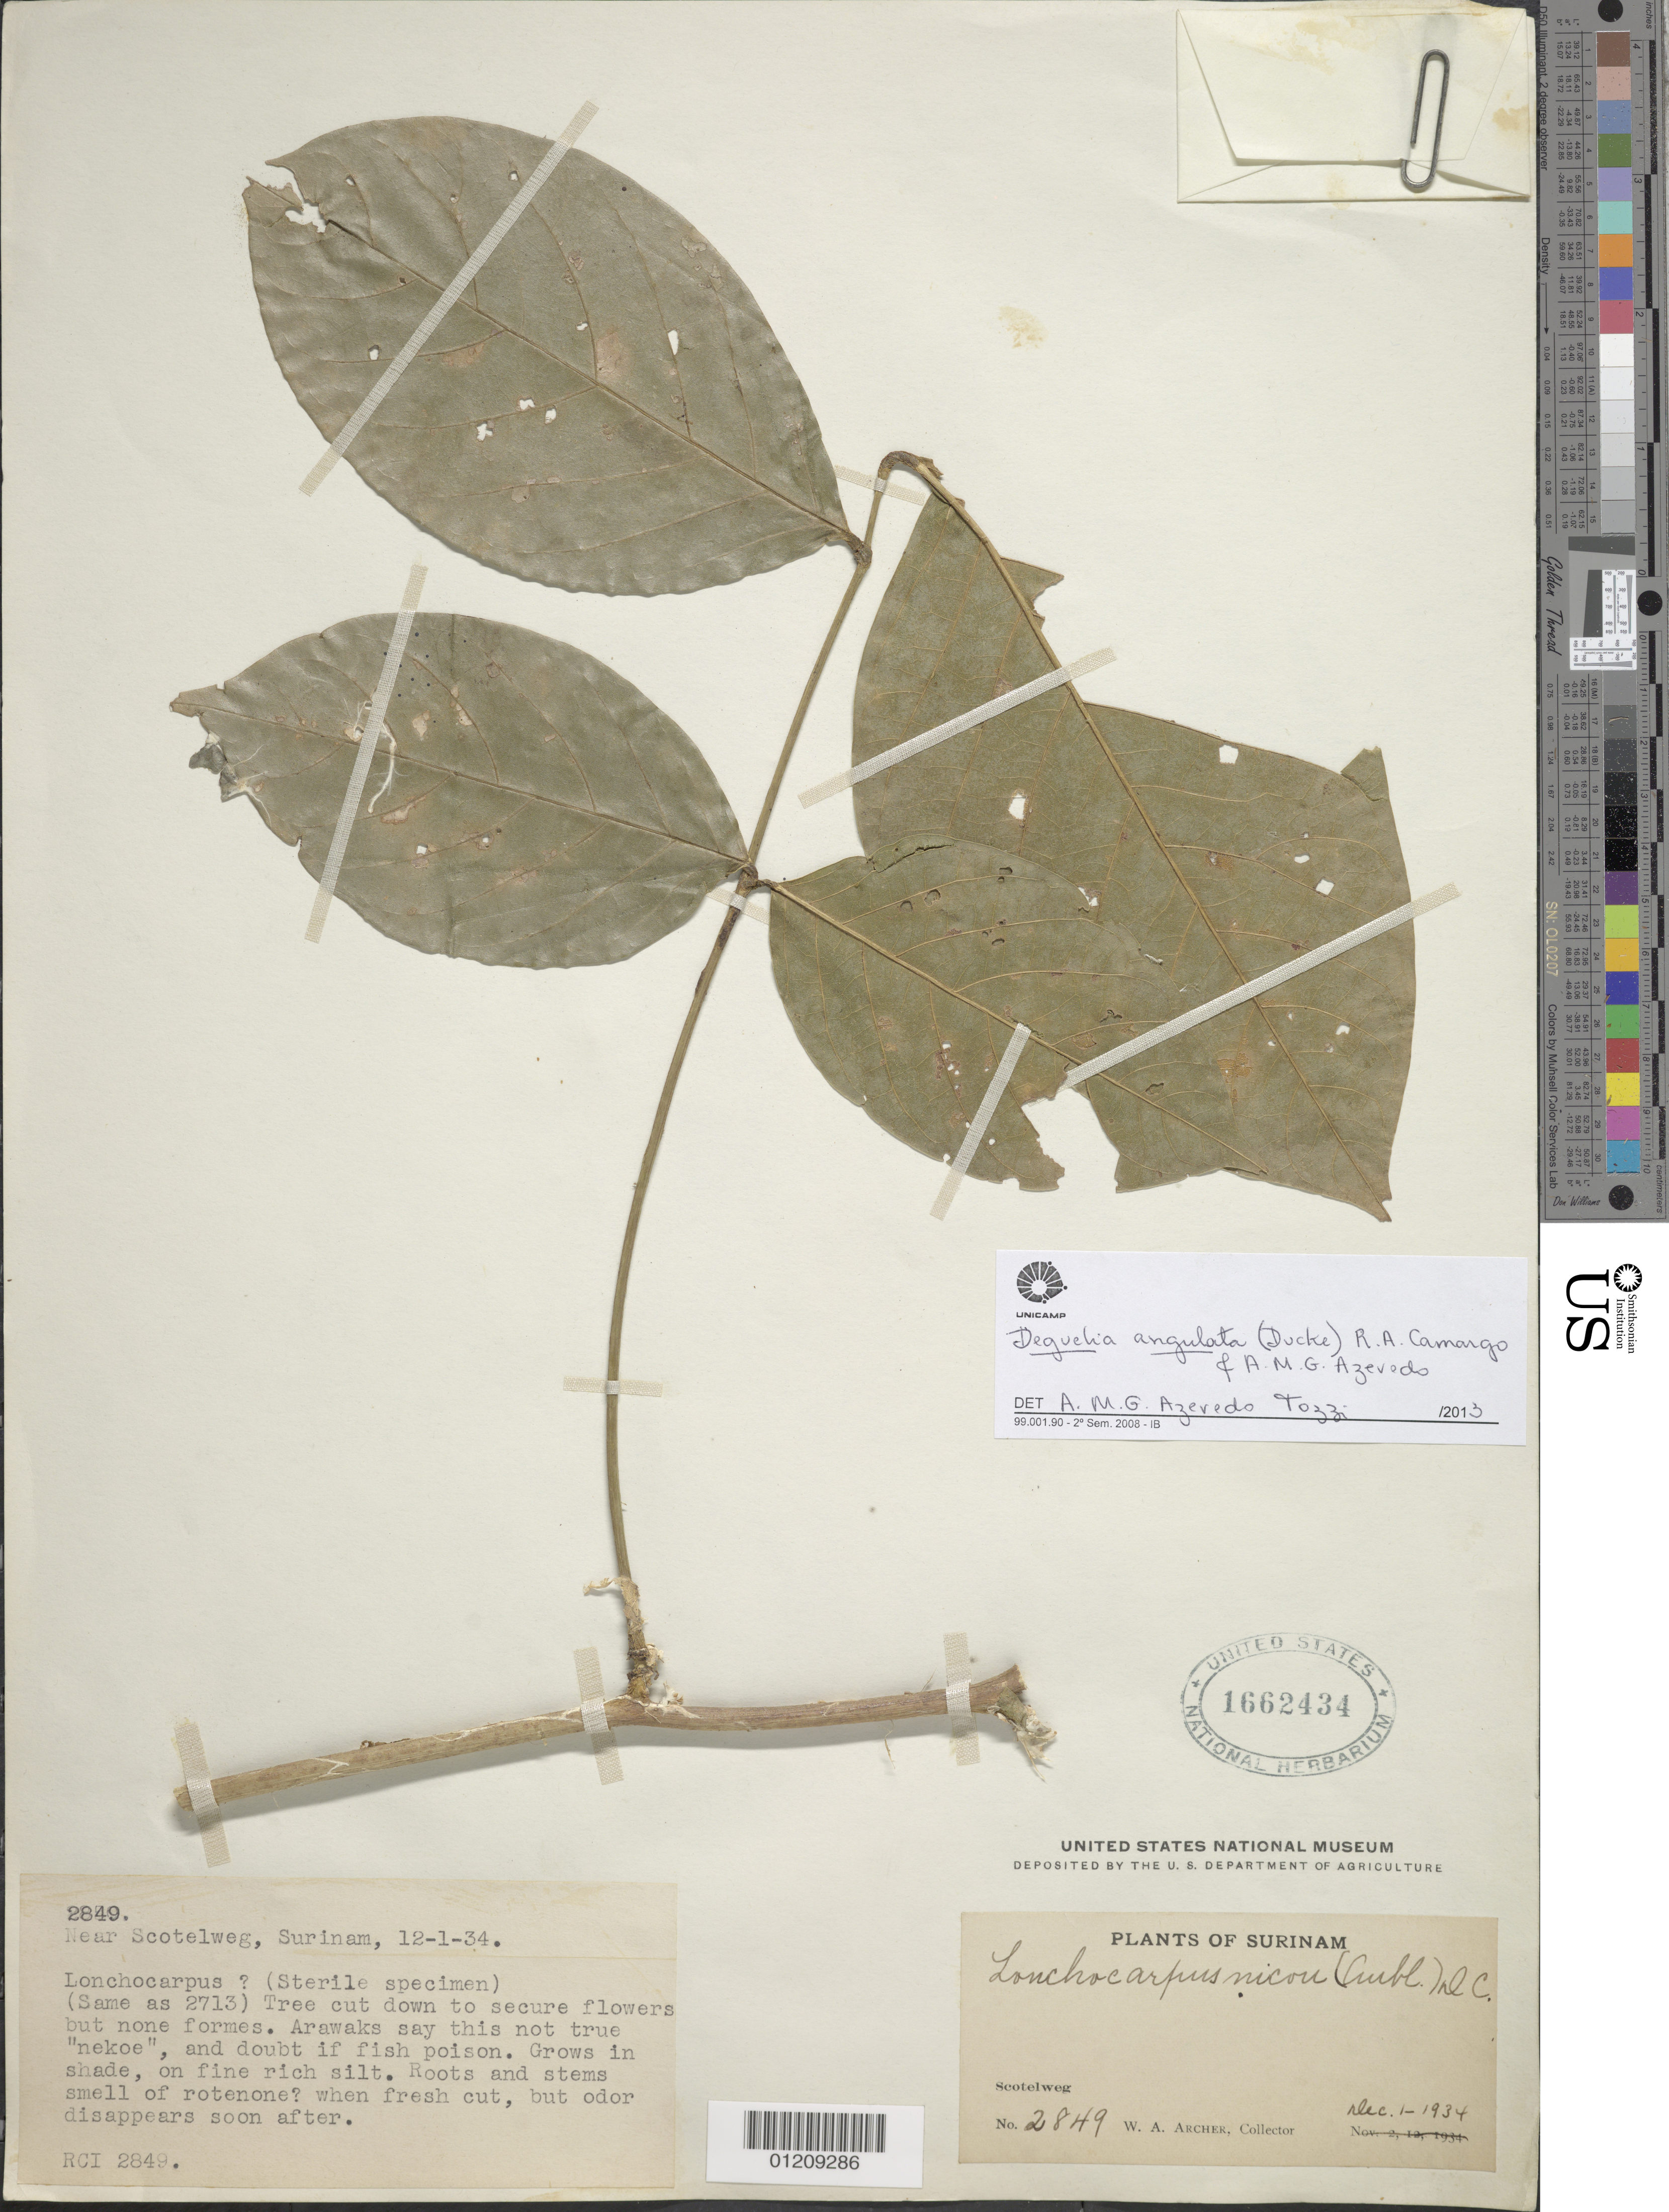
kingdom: Plantae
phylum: Tracheophyta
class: Magnoliopsida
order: Fabales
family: Fabaceae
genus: Deguelia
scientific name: Deguelia angulata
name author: (Ducke) A.M.G. Azevedo & R.A. Camargo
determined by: Azevedo Tozzi, A. M. G.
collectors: W. A. Archer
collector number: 2849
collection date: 1934-12-01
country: Suriname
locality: Scotelweg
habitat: Grows in shade, on fine rich silt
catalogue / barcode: US 1662434